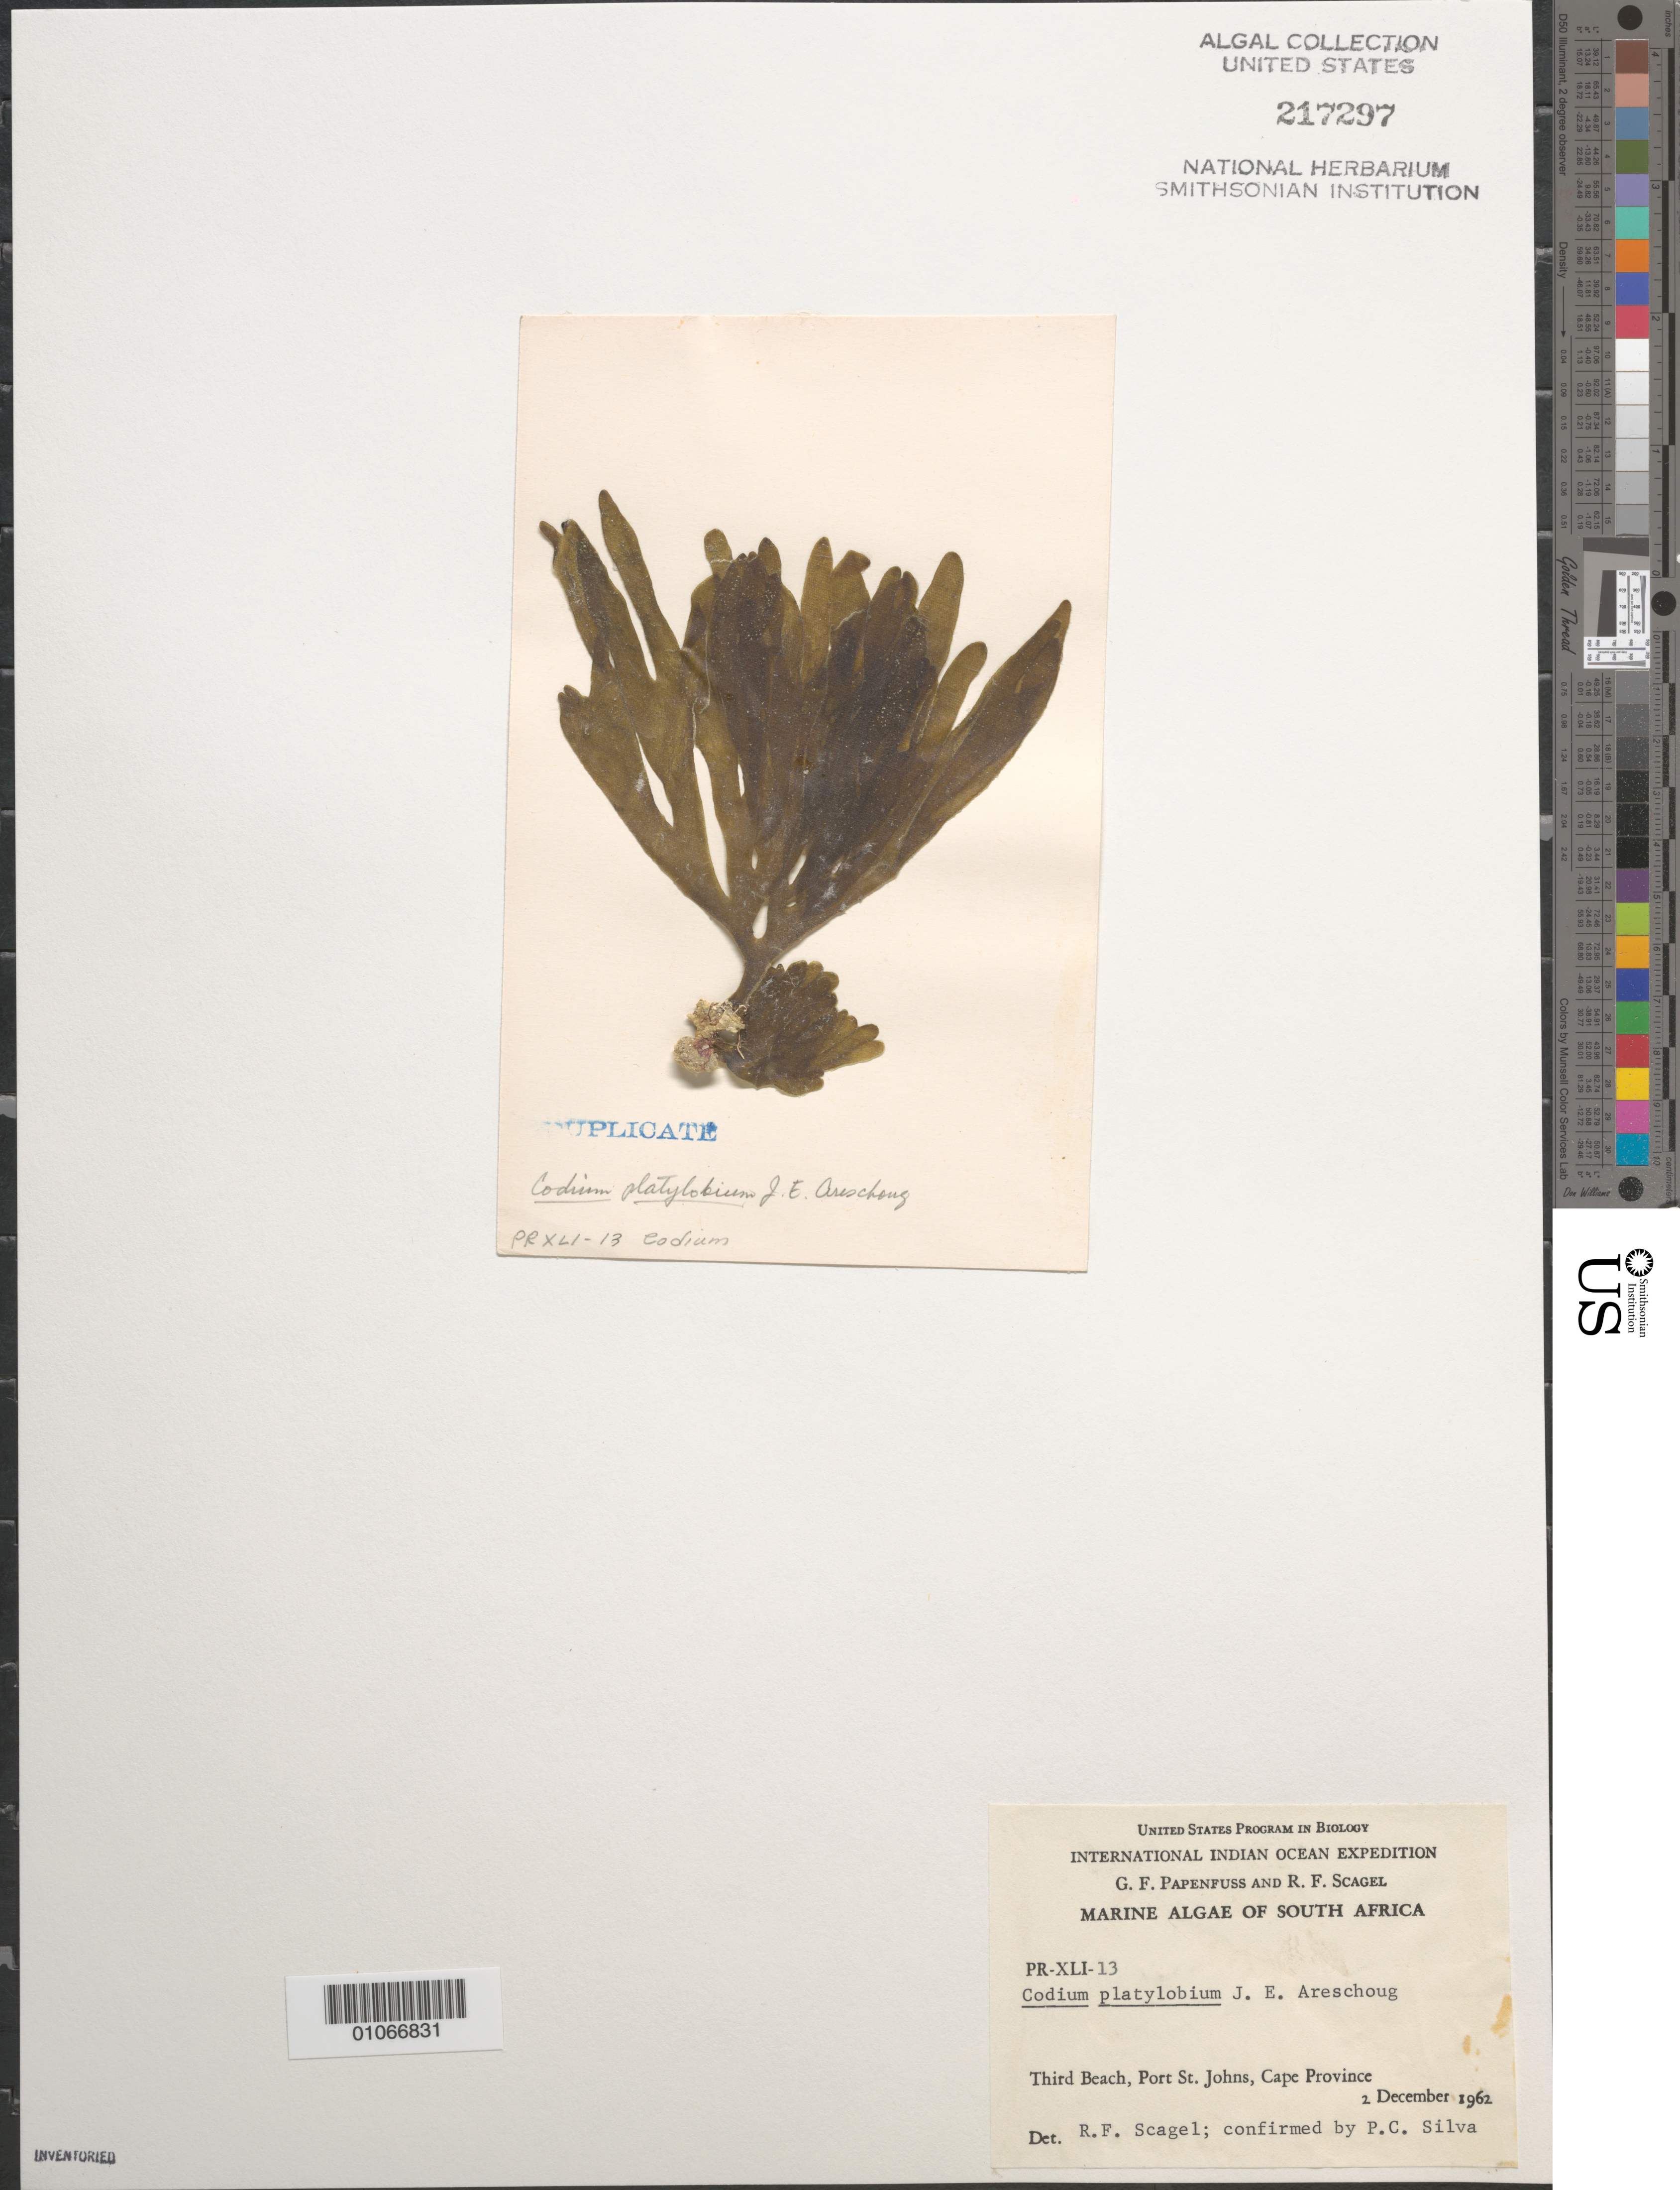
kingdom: Plantae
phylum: Chlorophyta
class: Ulvophyceae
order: Bryopsidales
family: Codiaceae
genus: Codium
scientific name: Codium platylobium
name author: Aresch.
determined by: Scagel, R. F.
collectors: G. Papenfuss & R. F. Scagel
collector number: PR-XLI-13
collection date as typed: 02 Dec 1962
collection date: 1962-12-02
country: South Africa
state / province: Eastern Cape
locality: Third Beach, Port St. Johns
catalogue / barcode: US 217297